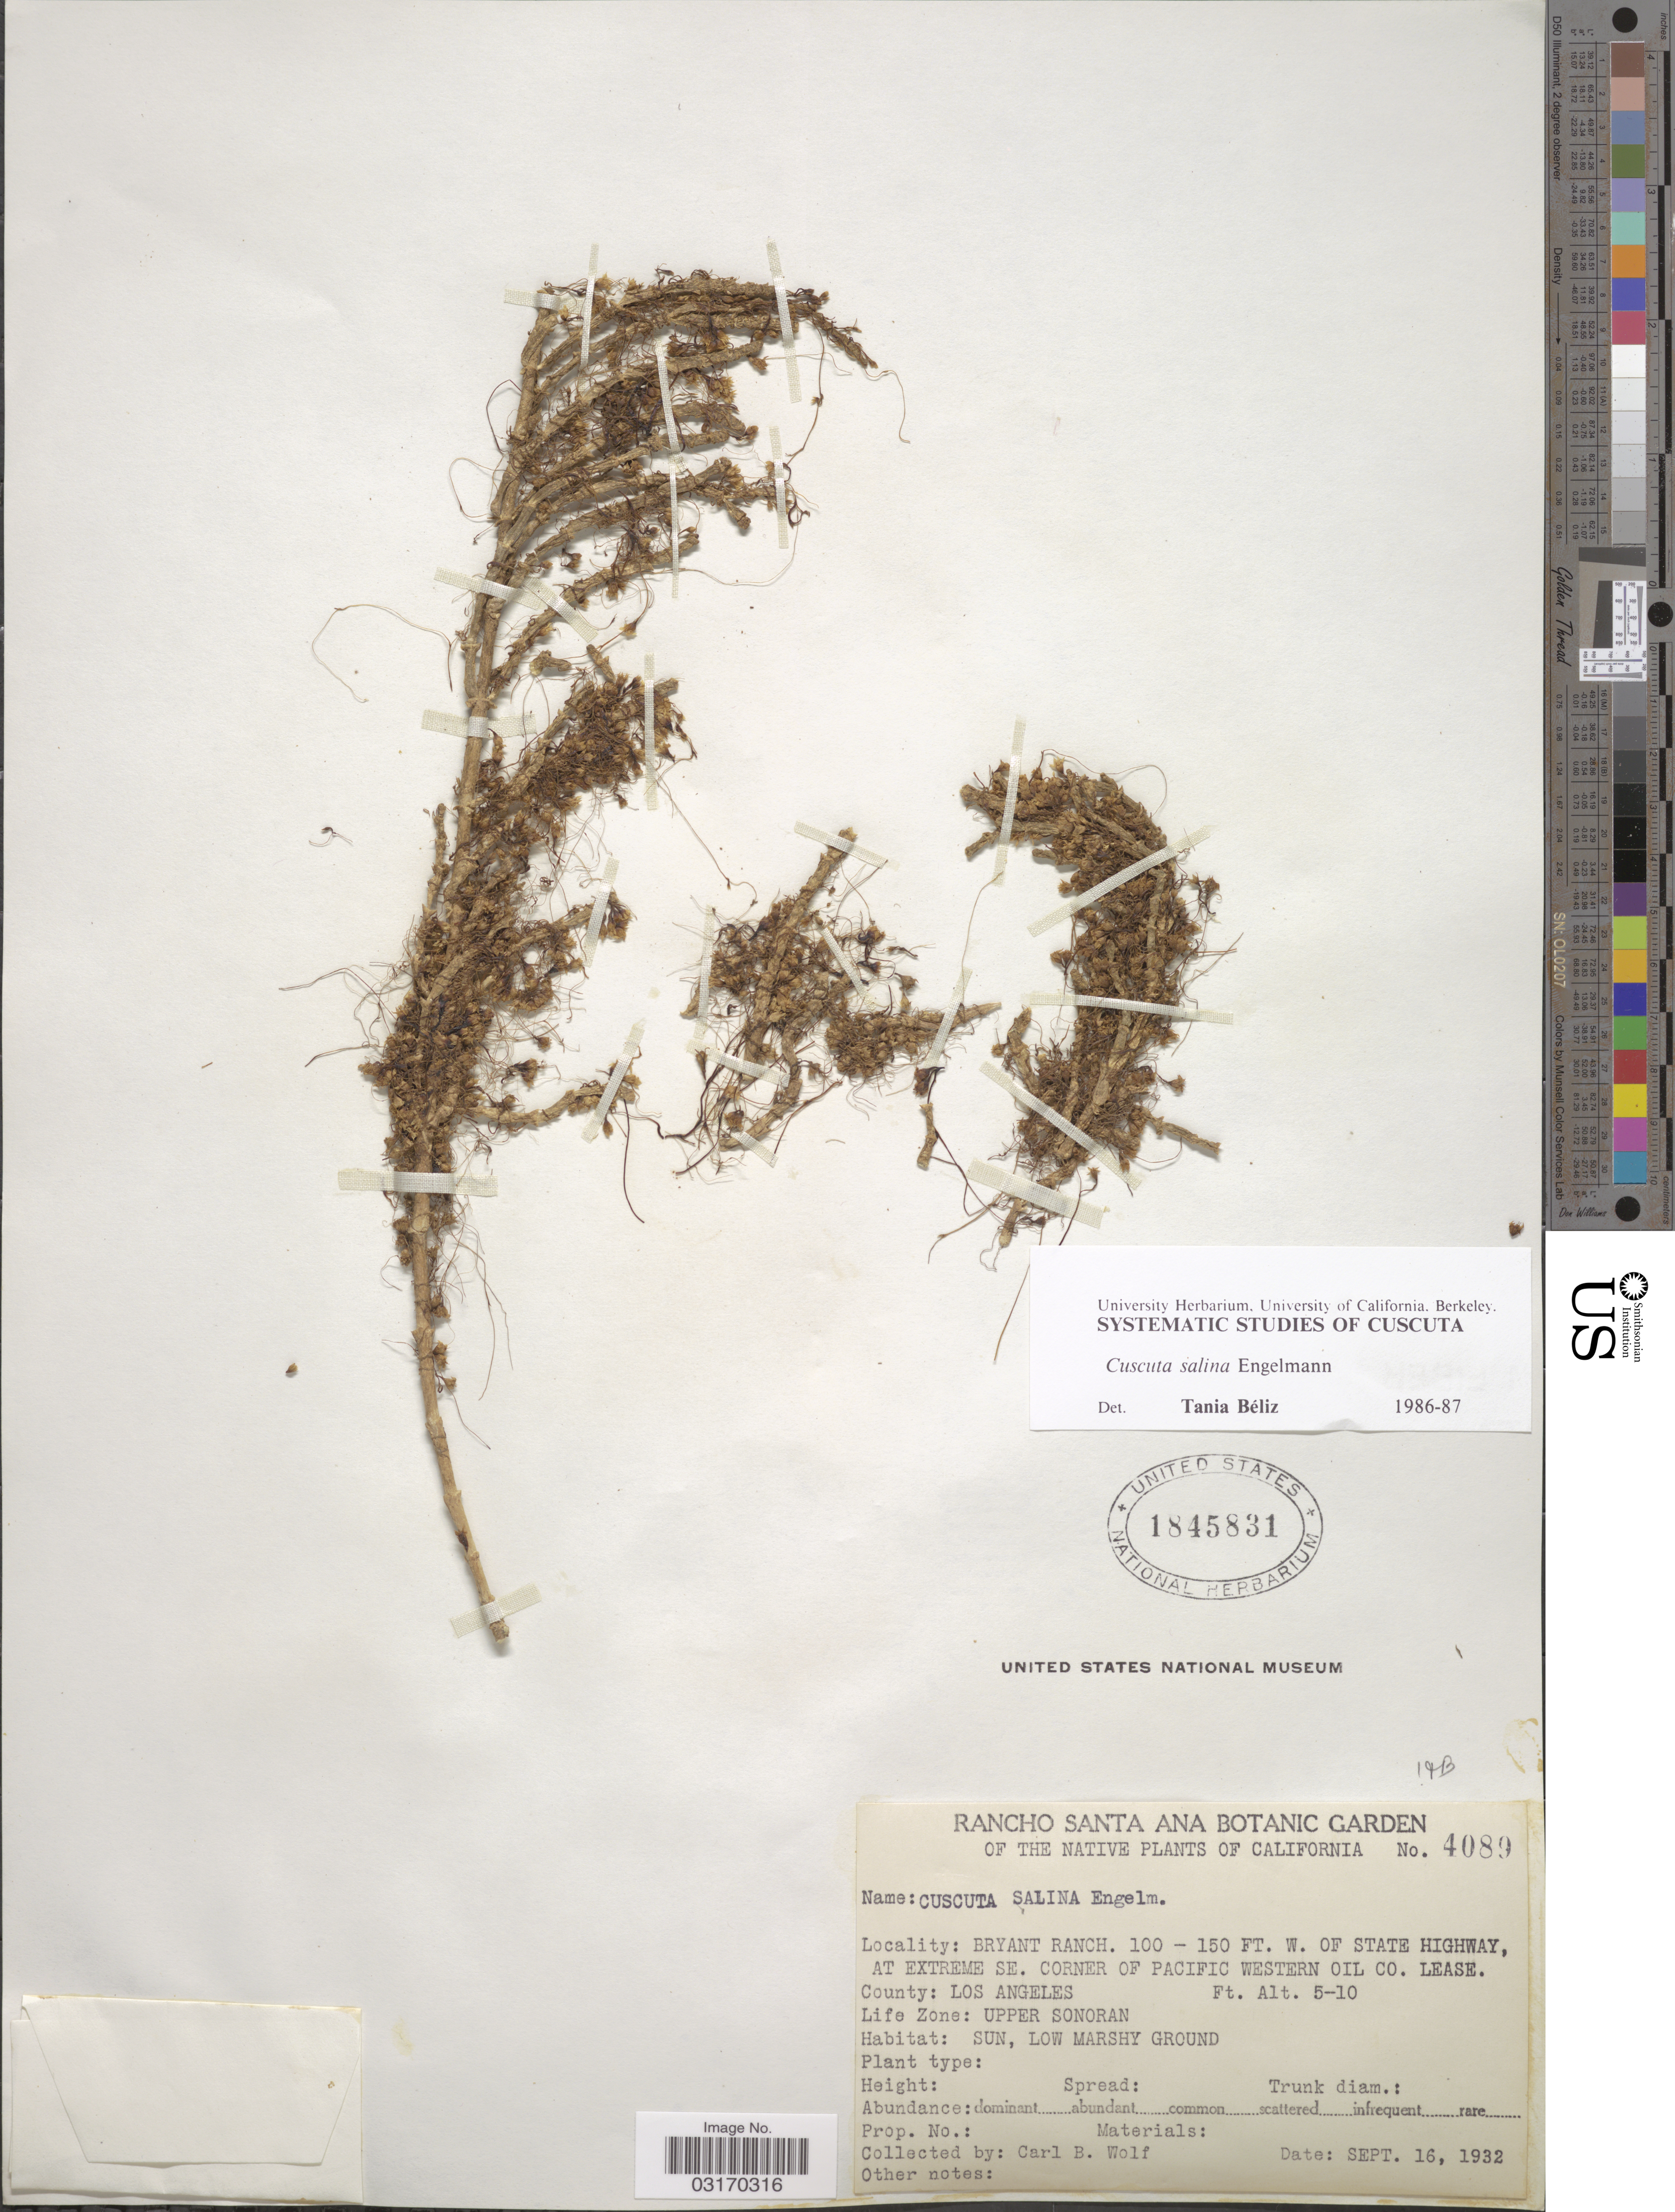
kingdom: Plantae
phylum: Tracheophyta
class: Magnoliopsida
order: Solanales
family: Convolvulaceae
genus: Cuscuta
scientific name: Cuscuta salina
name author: Engelm.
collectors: C. B. Wolf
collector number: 4089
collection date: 1932-09-16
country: United States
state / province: California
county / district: Los Angeles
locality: Bryant Ranch. 100 - 150 Ft. W. of State Highway, at extreme SE. corner of Pacific Western Oil Co. Lease. County: Los Angeles. Life Zone: Upper Sonoran.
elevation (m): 2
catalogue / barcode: US 1845831